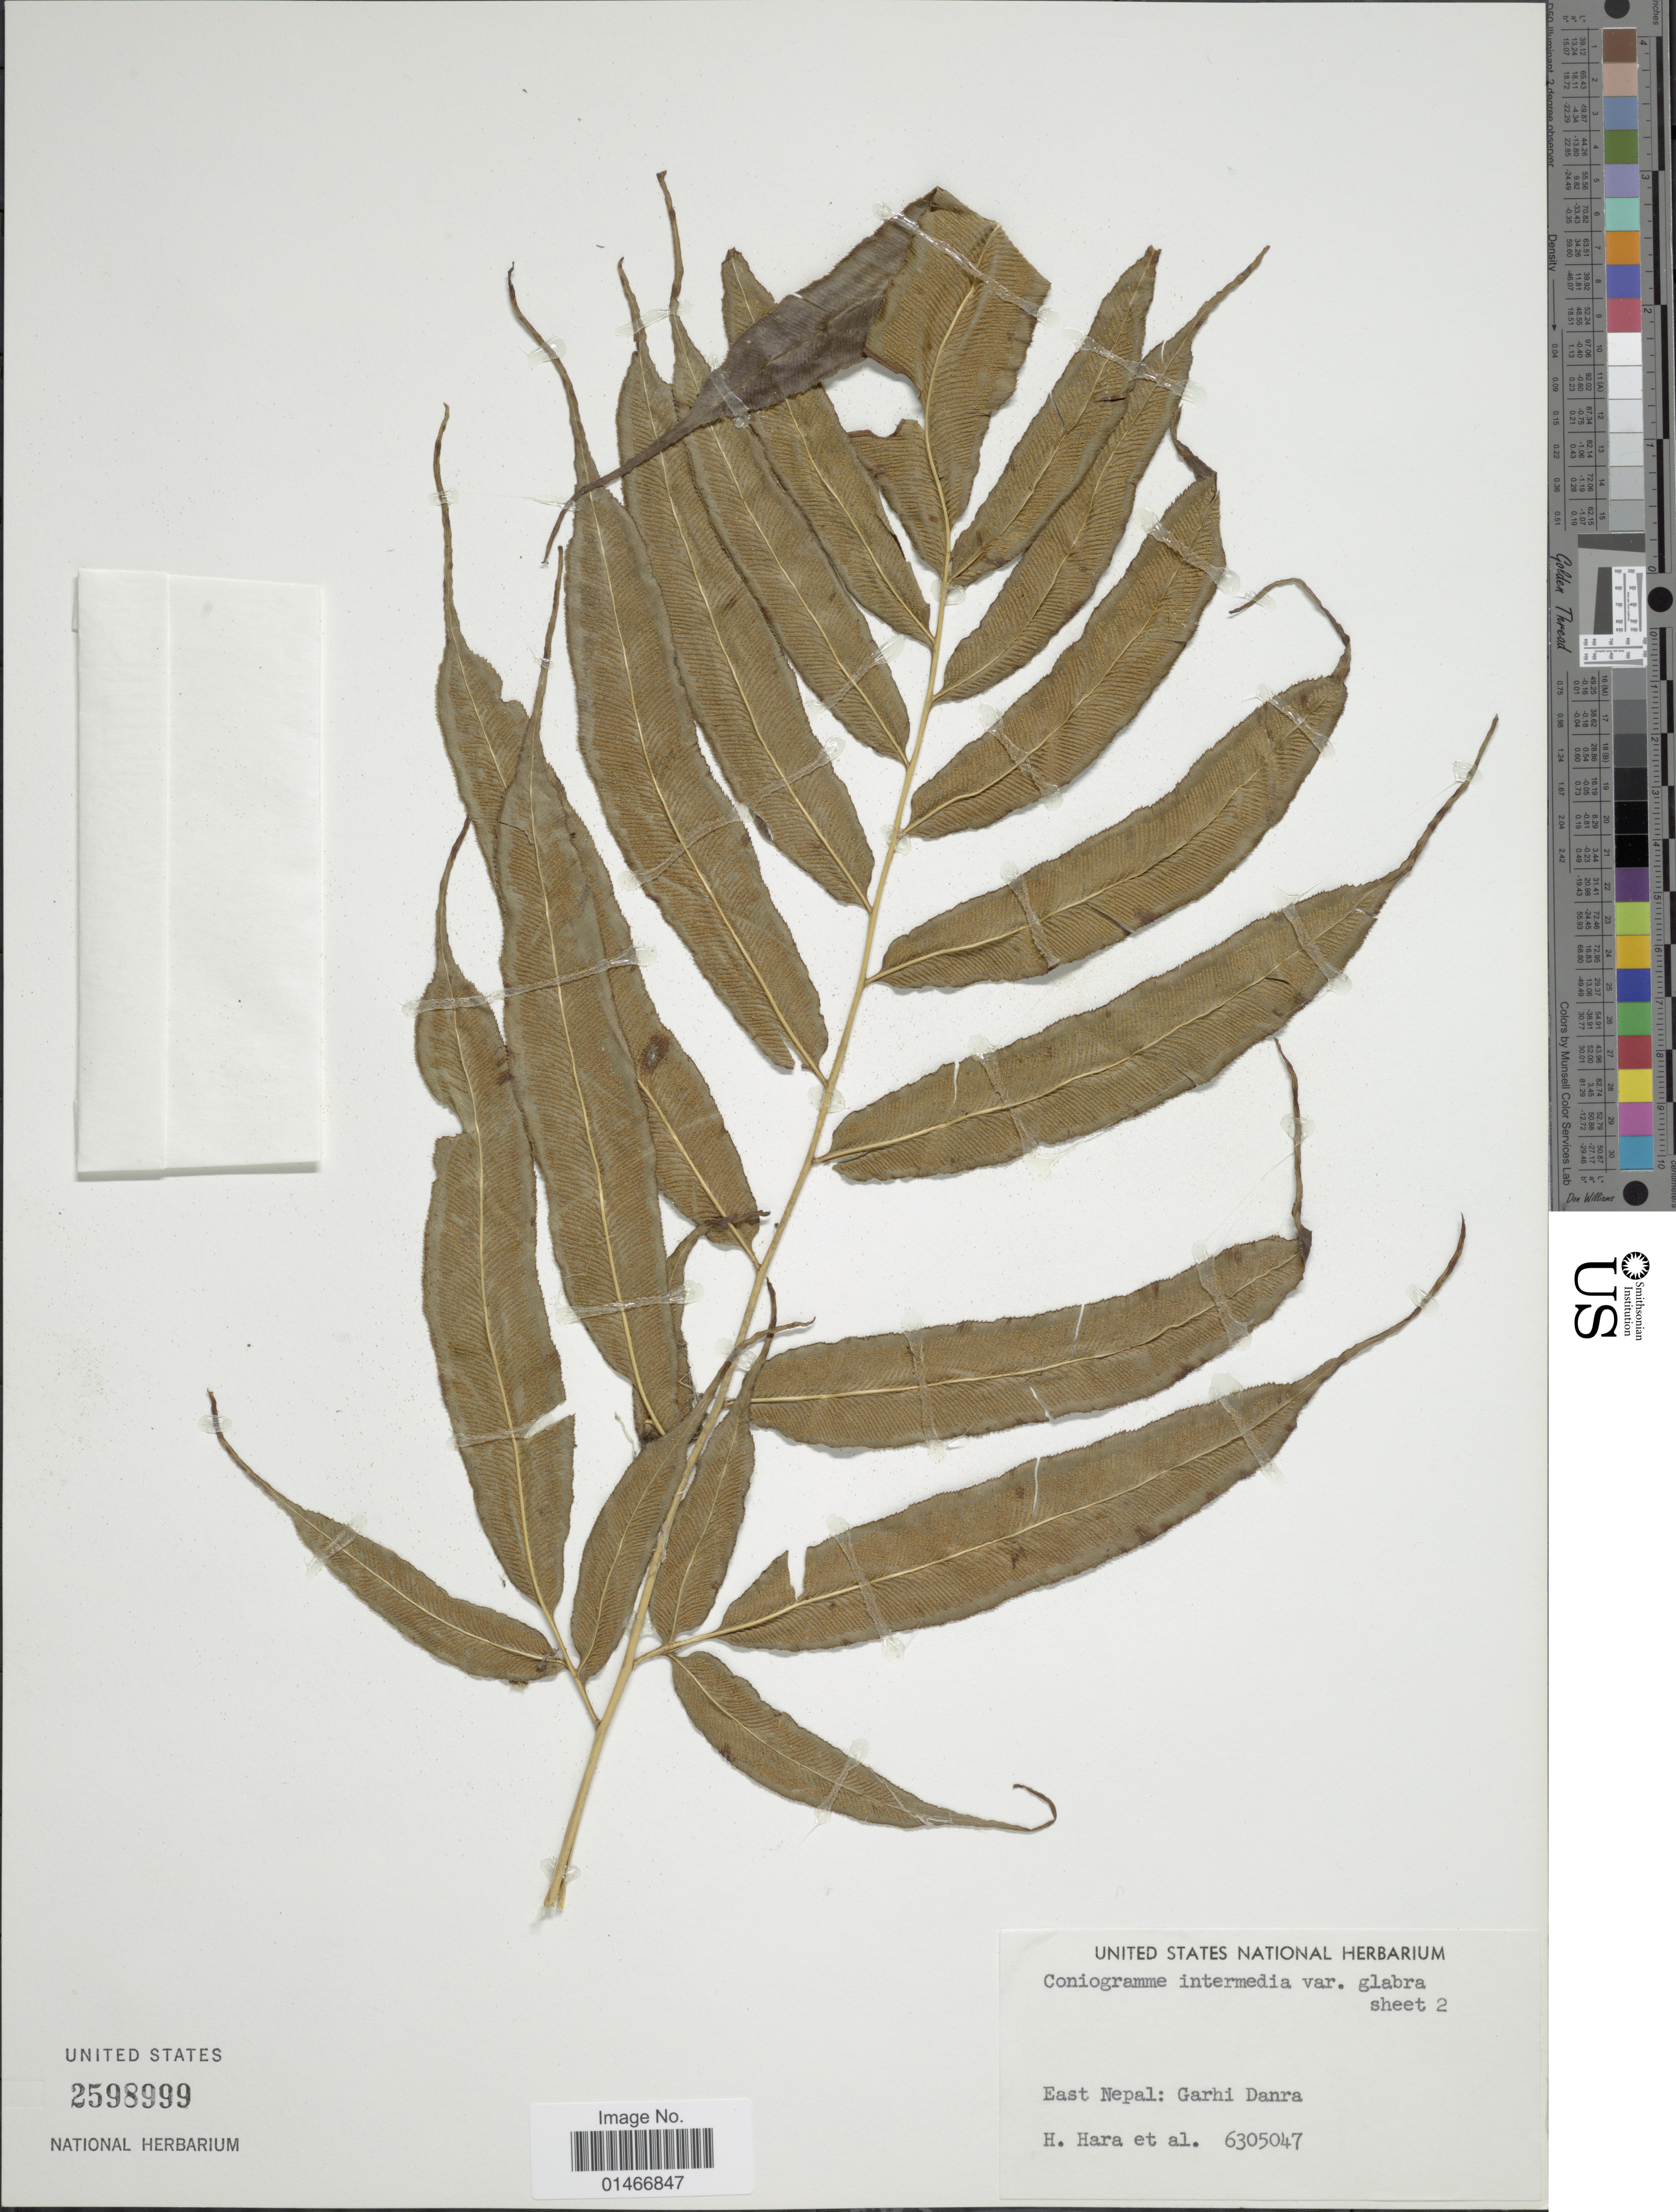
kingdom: Plantae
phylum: Tracheophyta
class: Polypodiopsida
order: Polypodiales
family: Pteridaceae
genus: Coniogramme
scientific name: Coniogramme intermedia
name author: Hieron.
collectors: H. Hara & et al.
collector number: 6305047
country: Nepal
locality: East Nepal: Garhi Danra.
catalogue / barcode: US 2598999